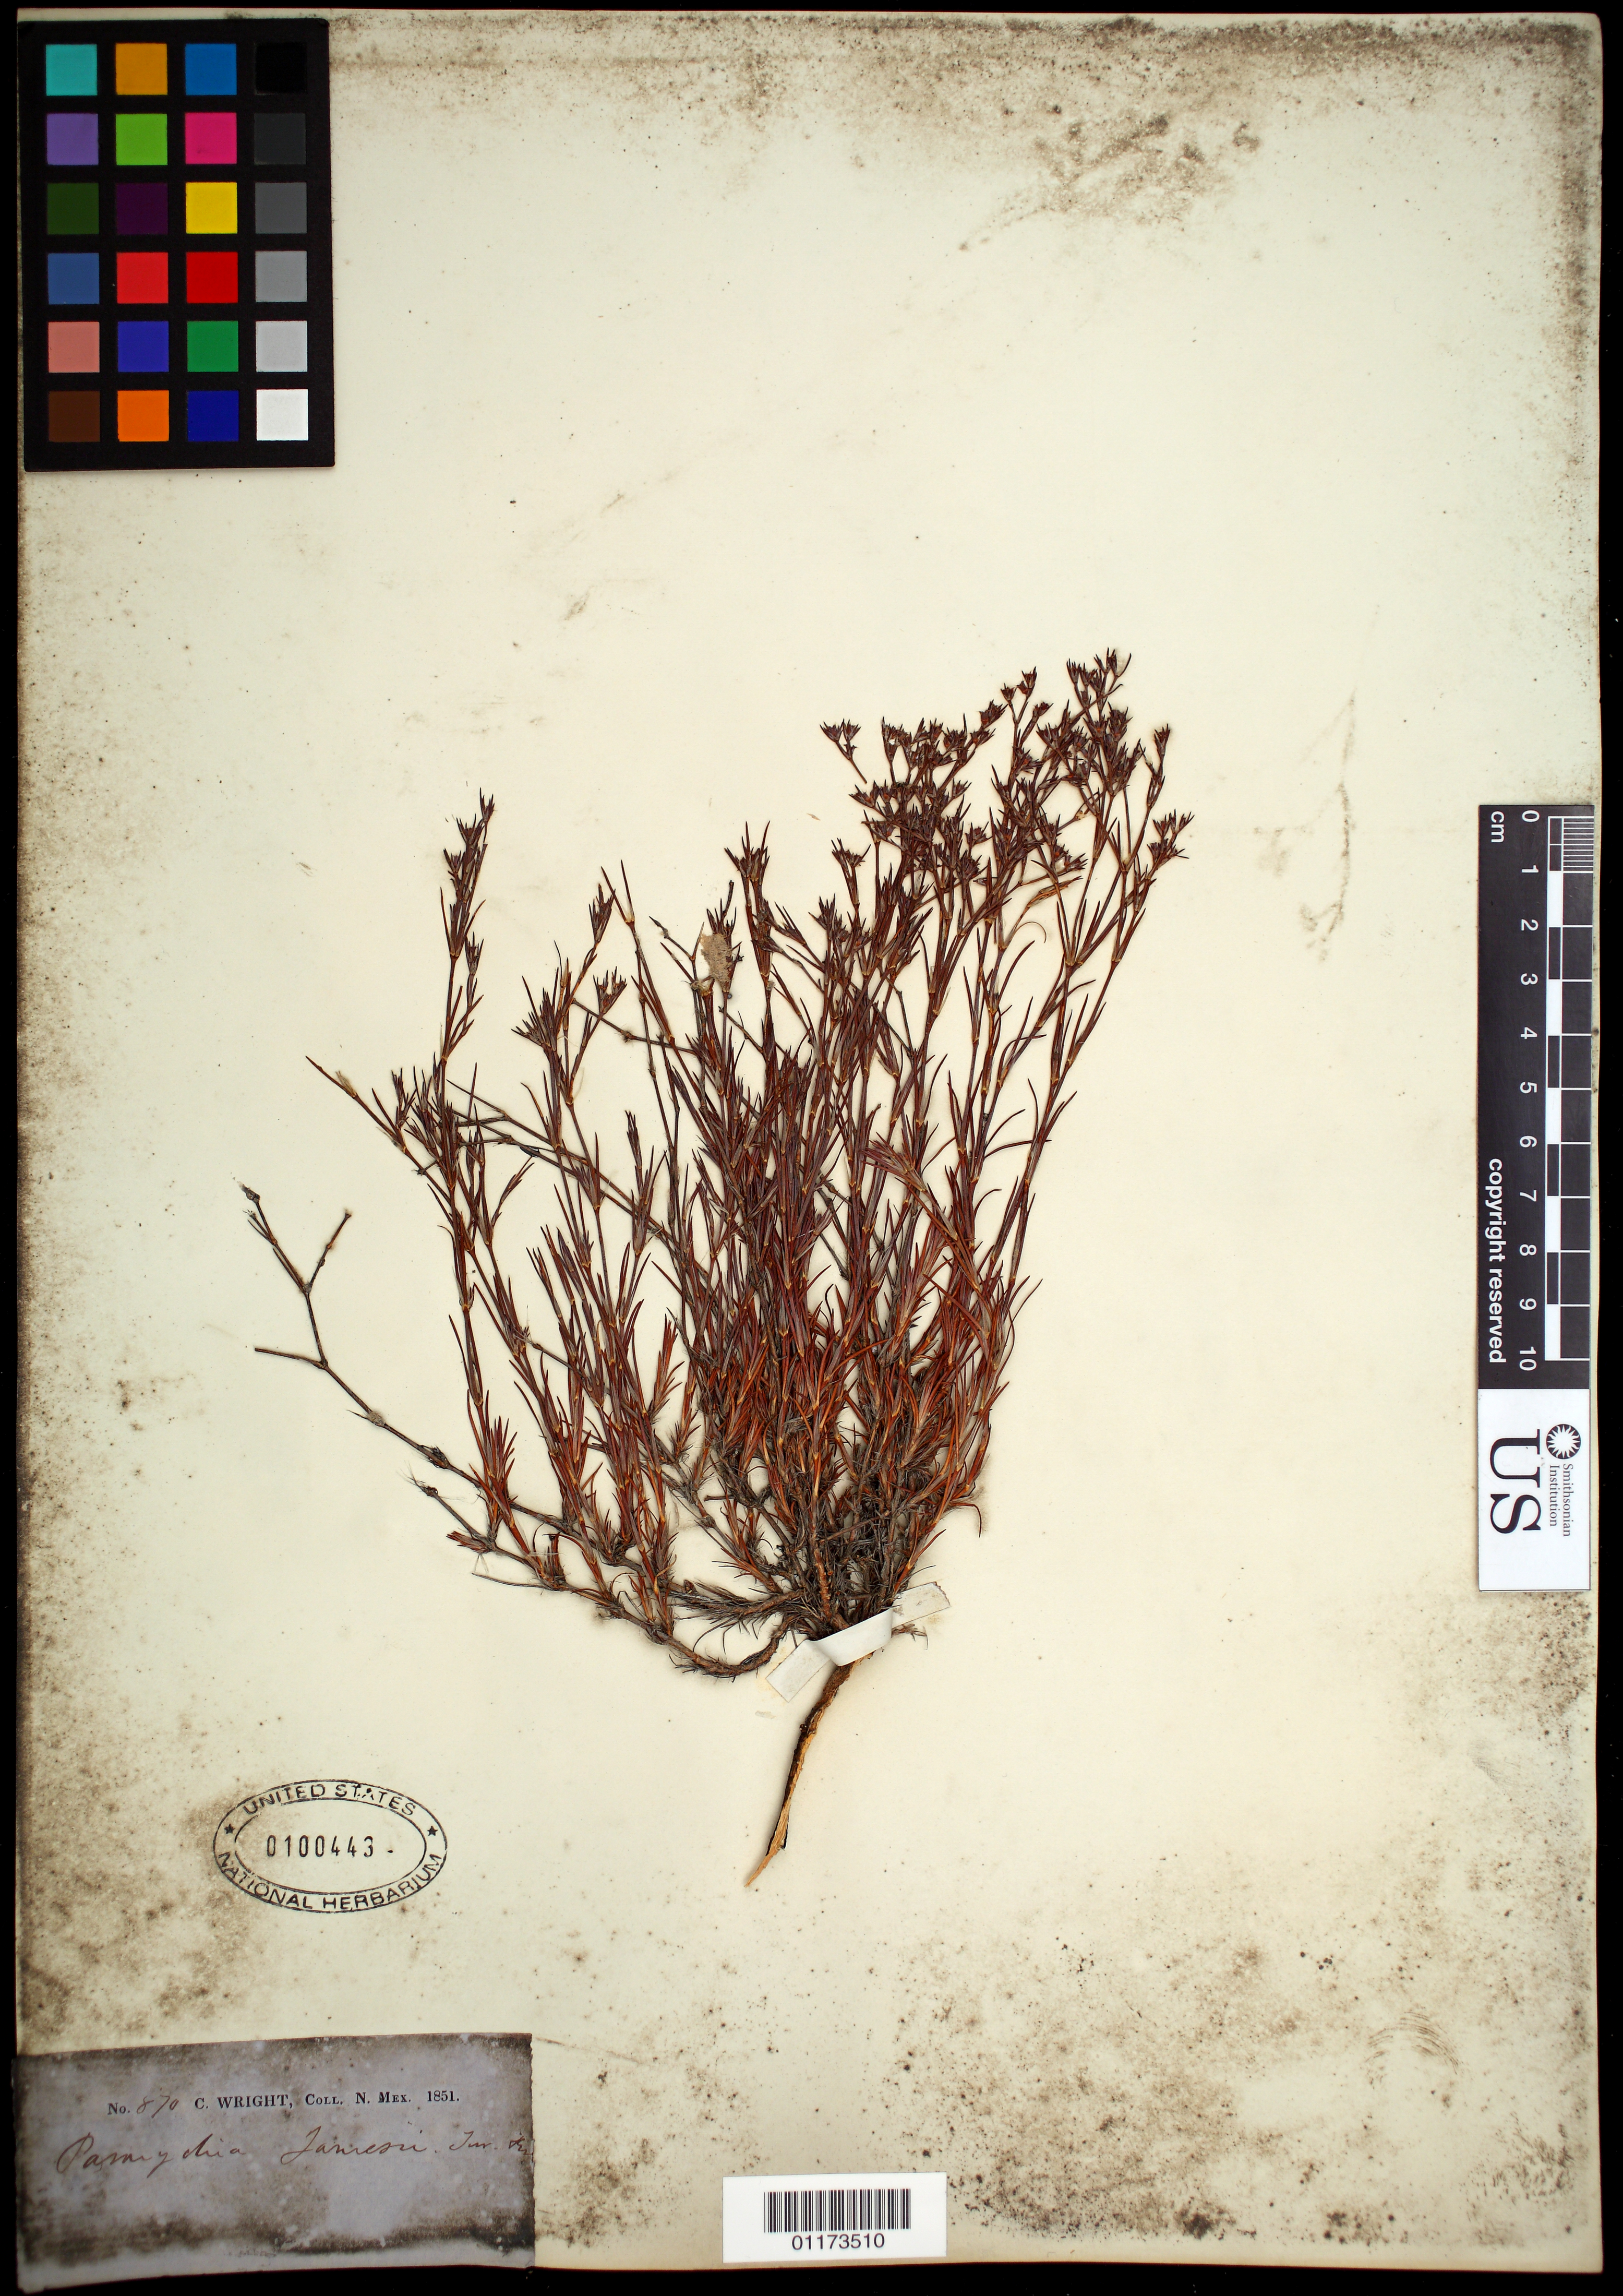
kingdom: Plantae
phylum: Tracheophyta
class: Magnoliopsida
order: Caryophyllales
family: Caryophyllaceae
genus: Paronychia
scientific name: Paronychia jamesii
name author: Torr. & A. Gray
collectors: C. Wright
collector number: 870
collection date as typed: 1851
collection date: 1851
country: United States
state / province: New Mexico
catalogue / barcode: US 100443